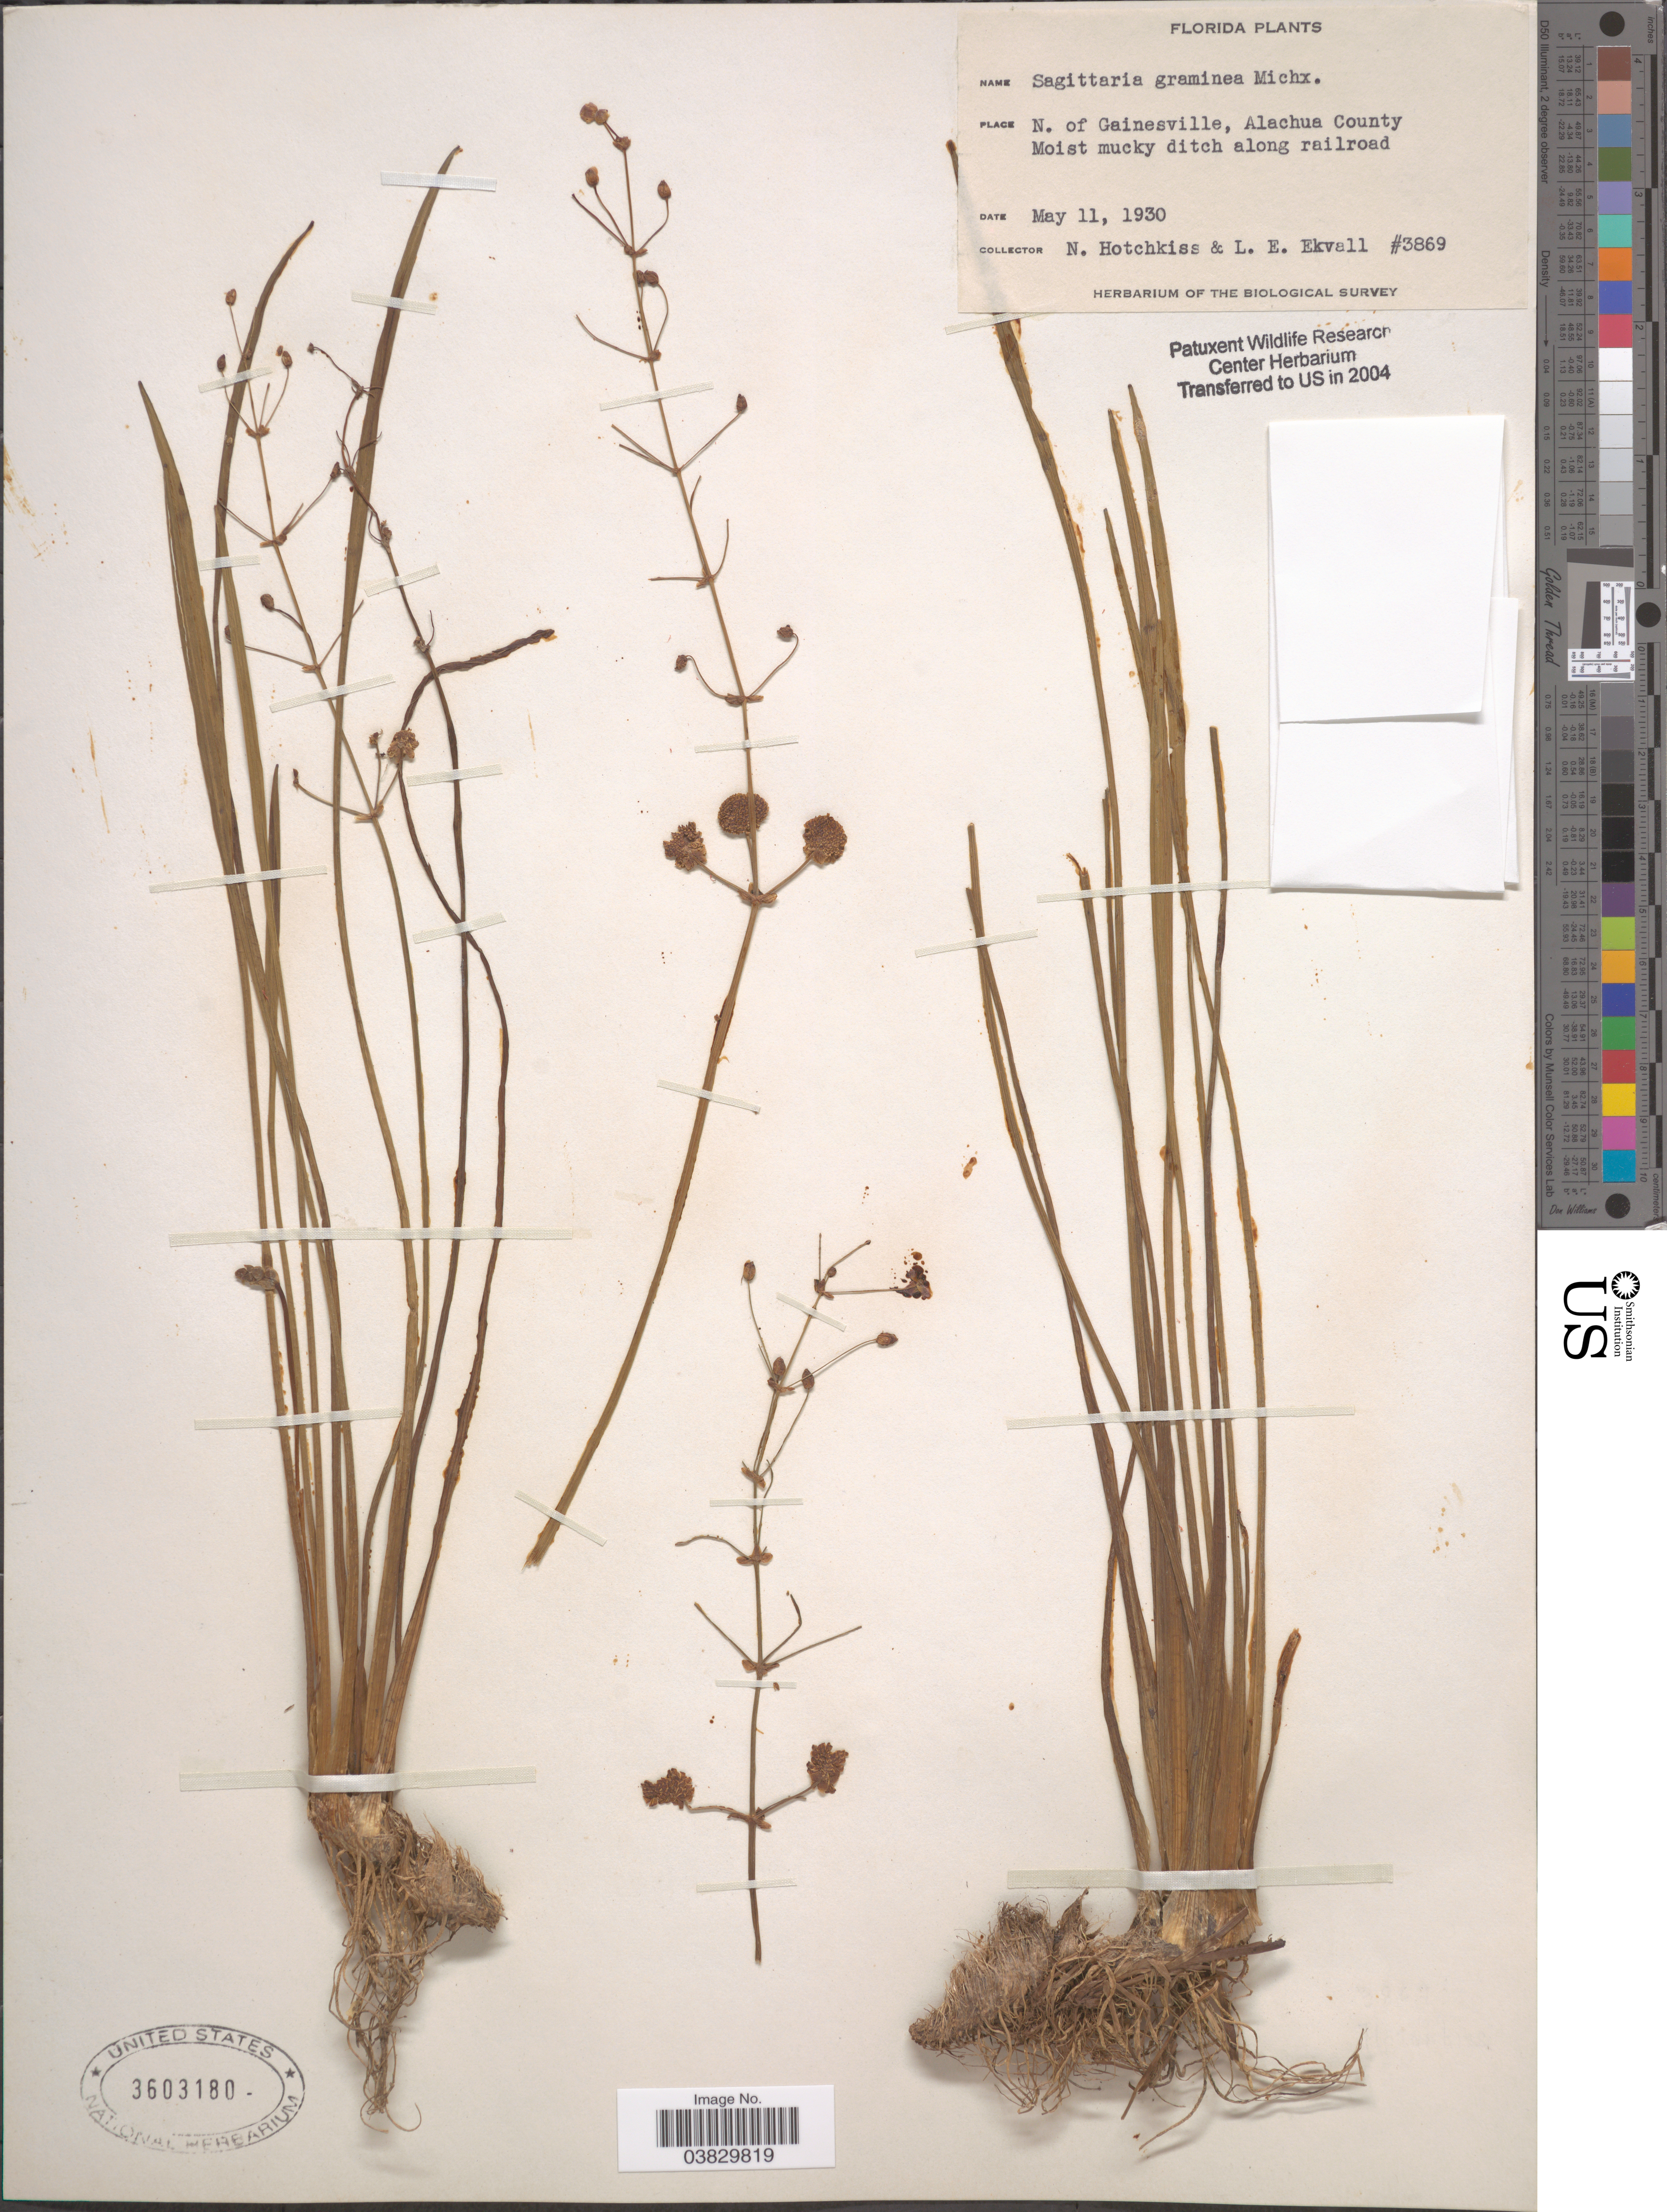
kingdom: Plantae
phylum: Tracheophyta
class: Liliopsida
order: Alismatales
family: Alismataceae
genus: Sagittaria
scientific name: Sagittaria graminea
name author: Michx.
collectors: N. Hotchkiss & L. Ekvall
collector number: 3869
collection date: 1930-05-11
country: United States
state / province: Florida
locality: N. of Gainesville, Alachua County.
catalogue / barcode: US 3603180